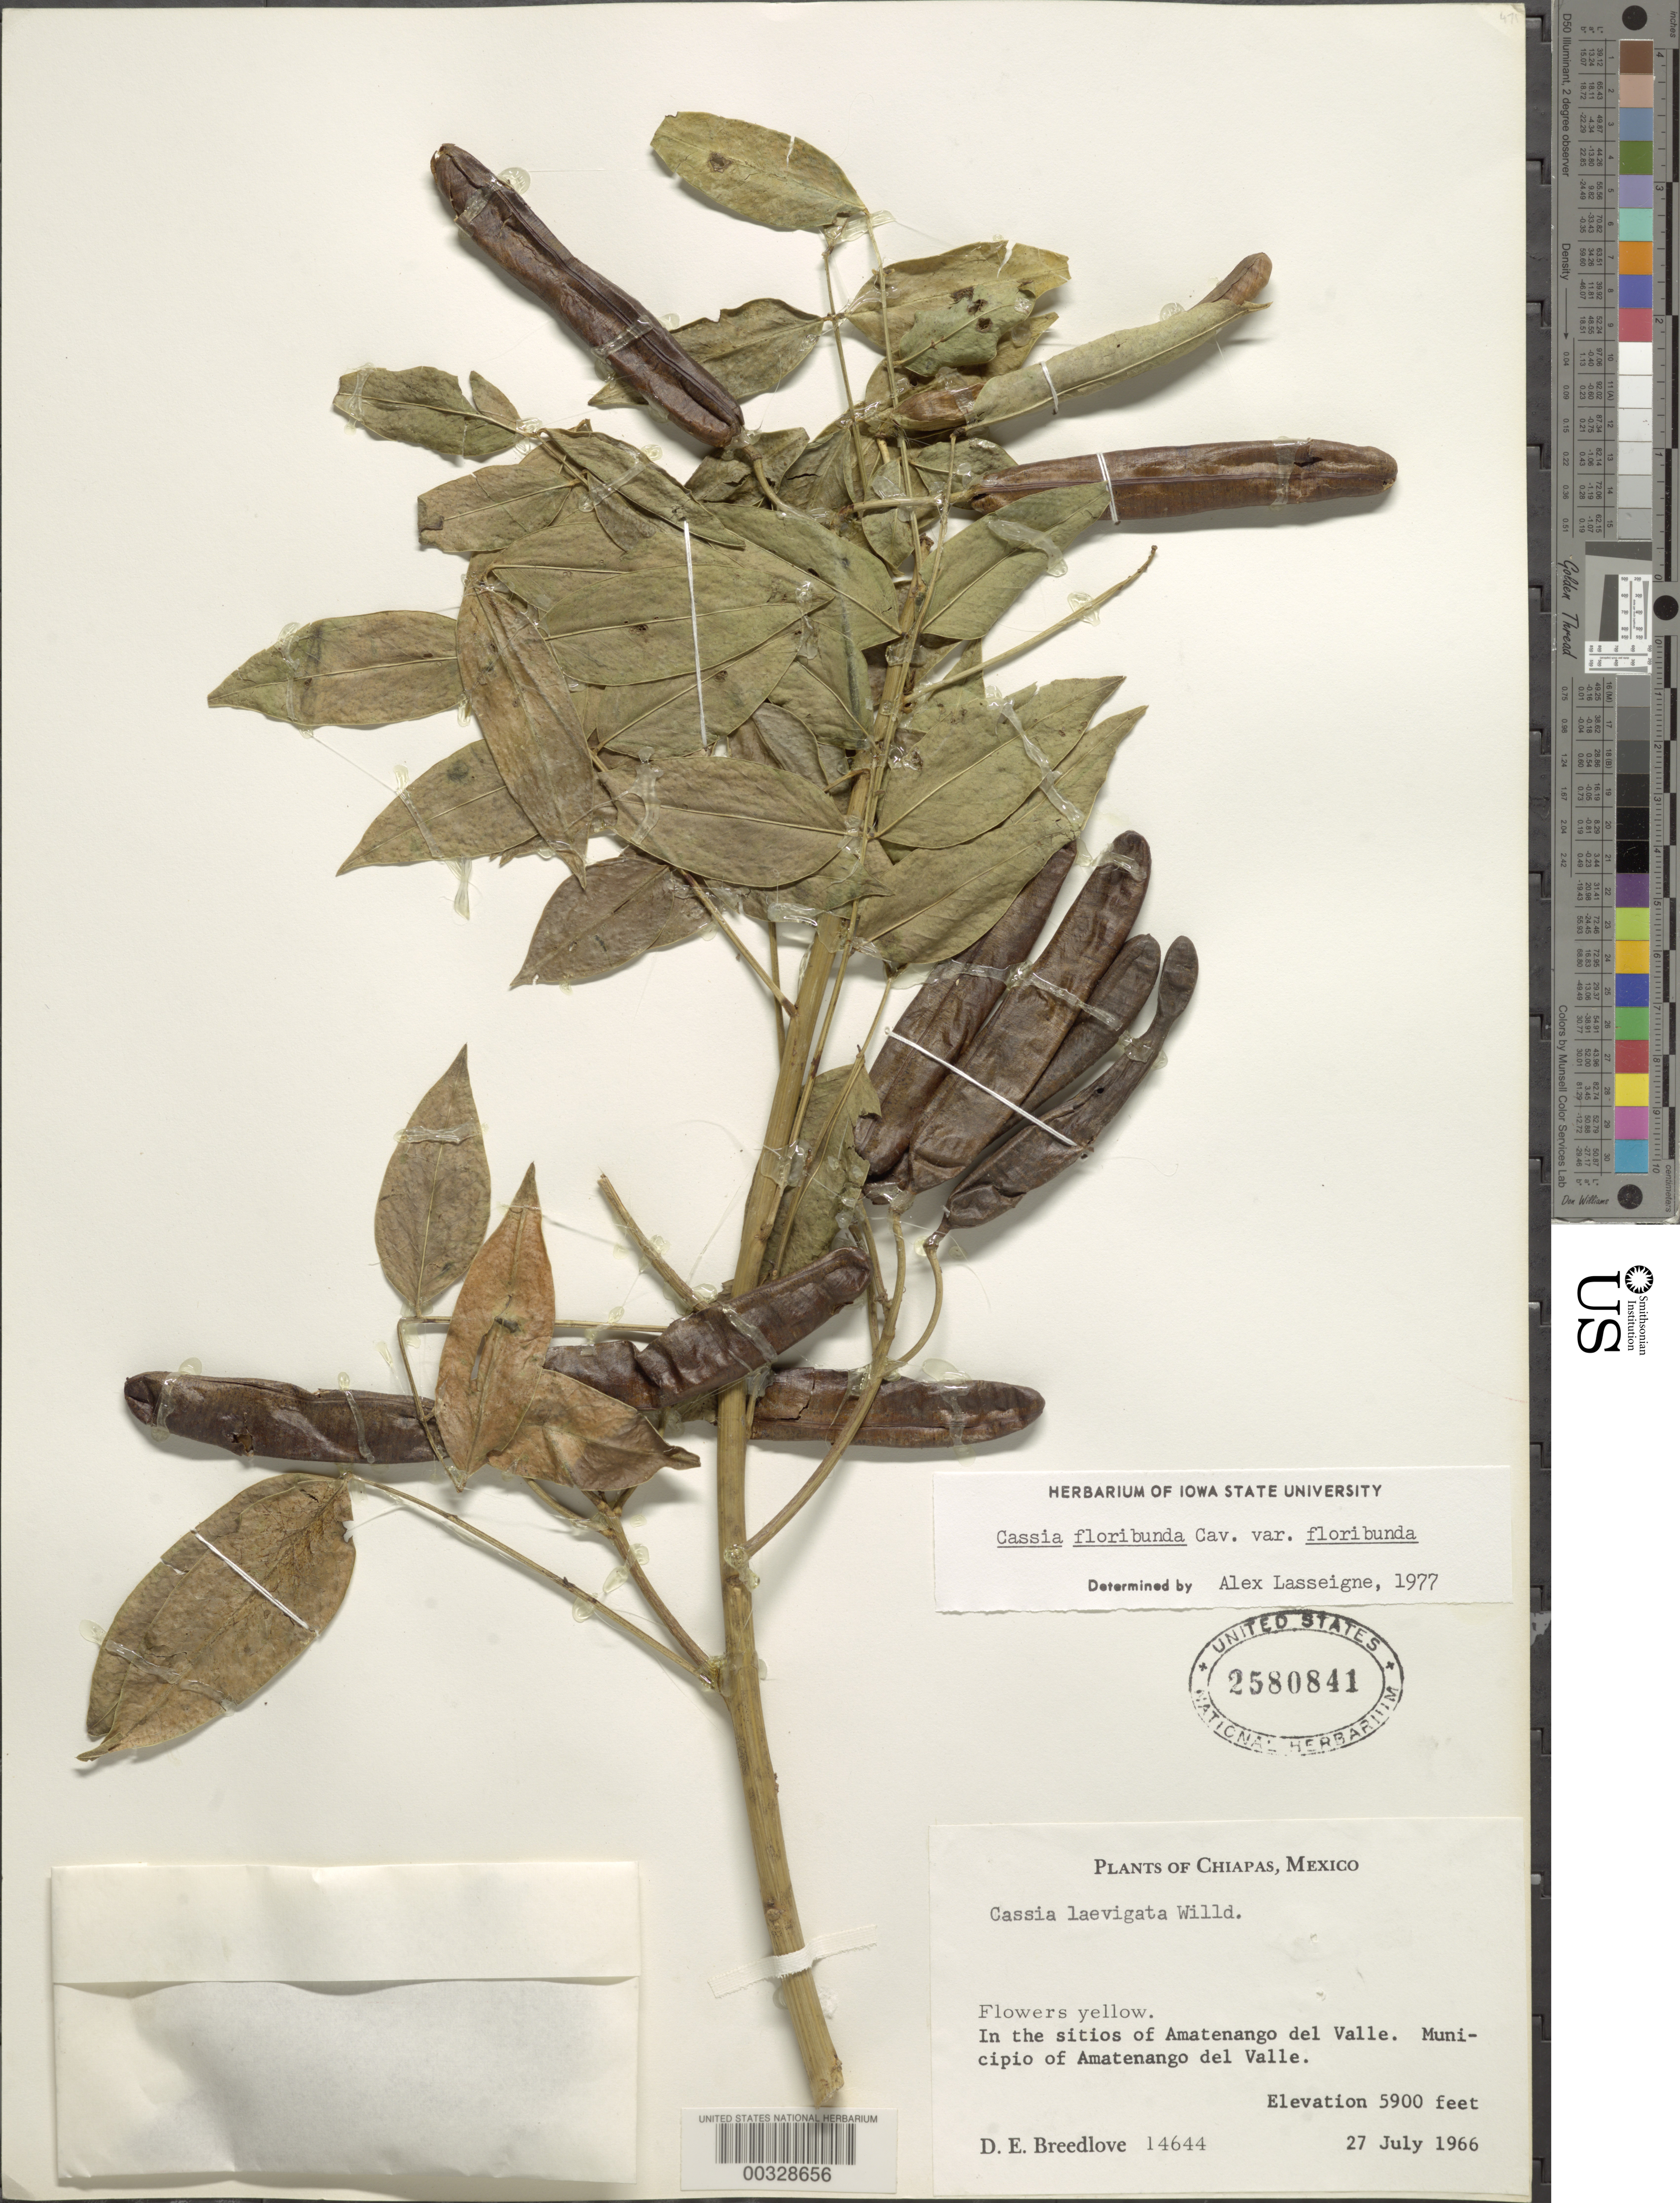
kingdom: Plantae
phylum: Tracheophyta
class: Magnoliopsida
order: Fabales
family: Fabaceae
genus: Senna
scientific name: Senna x floribunda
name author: (Cav.) H.S. Irwin & Barneby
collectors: D. E. Breedlove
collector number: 14644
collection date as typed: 27 Jul 1966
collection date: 1966-07-27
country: Mexico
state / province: Chiapas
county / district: Amatenango del Valle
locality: In the sitios of Amatenango del Valle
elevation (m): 1798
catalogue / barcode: US 2580841